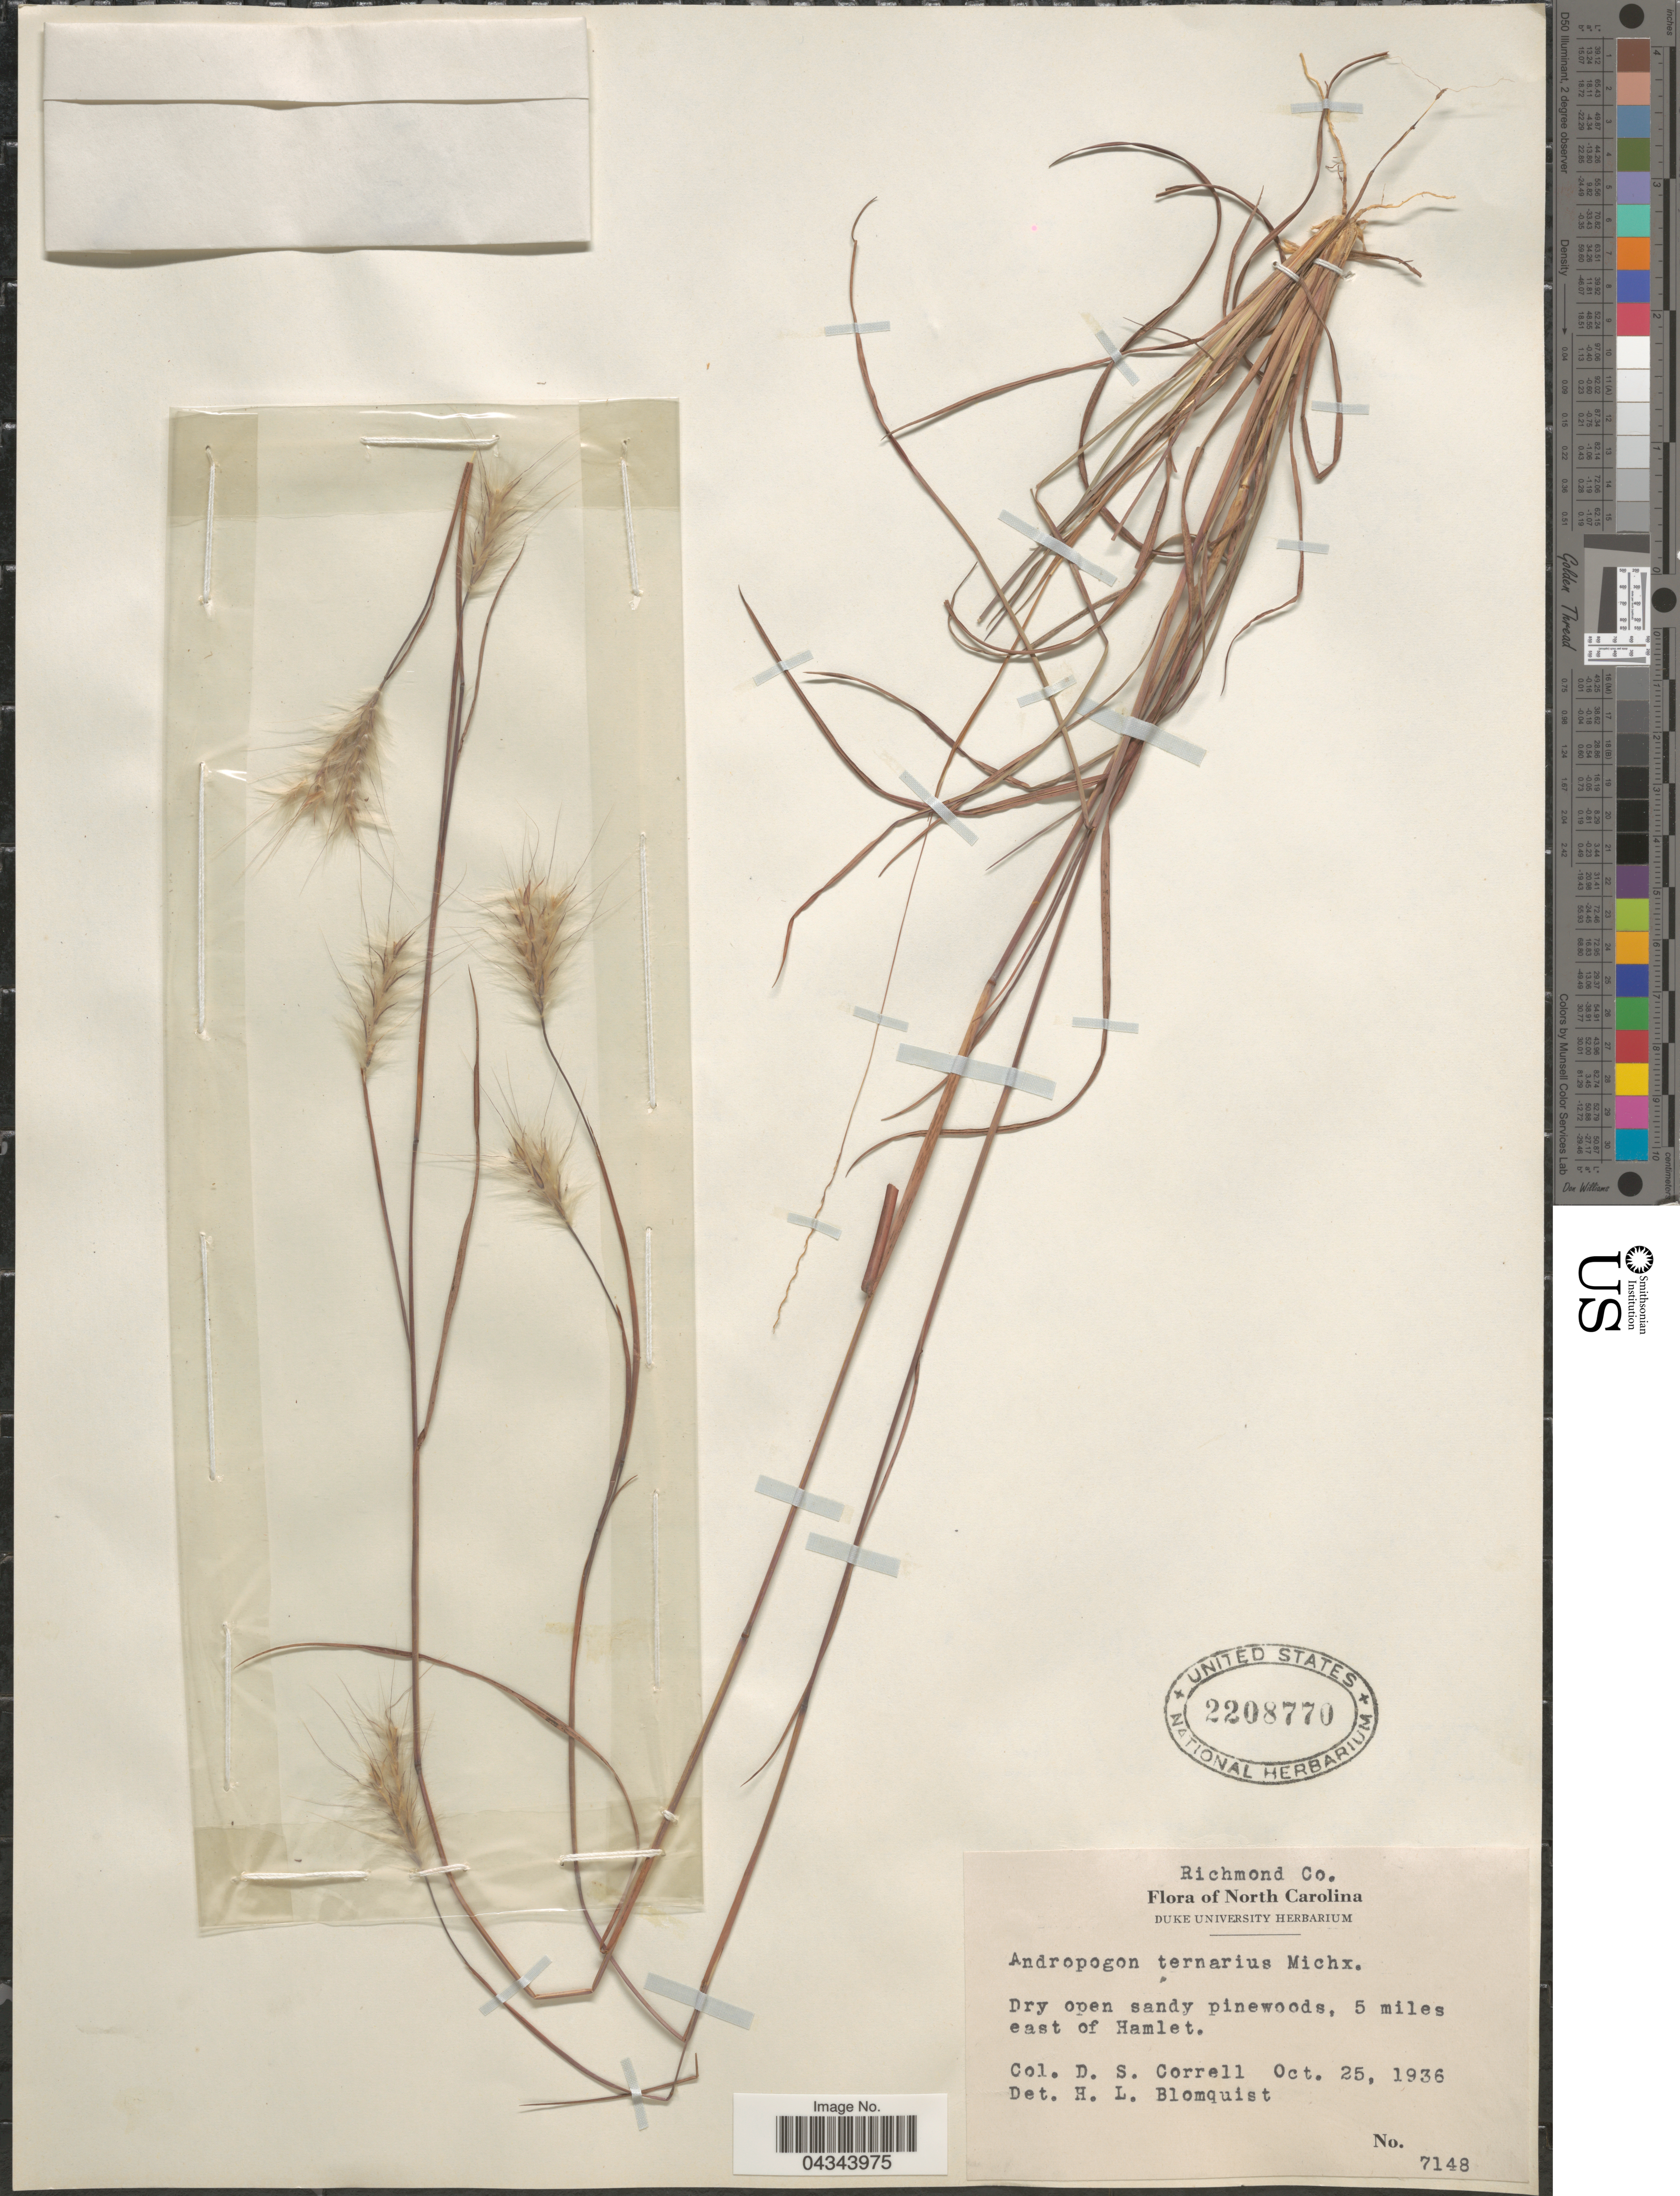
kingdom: Plantae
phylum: Tracheophyta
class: Liliopsida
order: Poales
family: Poaceae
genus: Andropogon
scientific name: Andropogon ternarius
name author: Michx.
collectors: D. S. Correll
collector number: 7148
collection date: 1936-10-25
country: United States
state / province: North Carolina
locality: Richmond Co. Dry open sandy pinewoods, 5 miles east of Hamlet.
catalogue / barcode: US 2208770